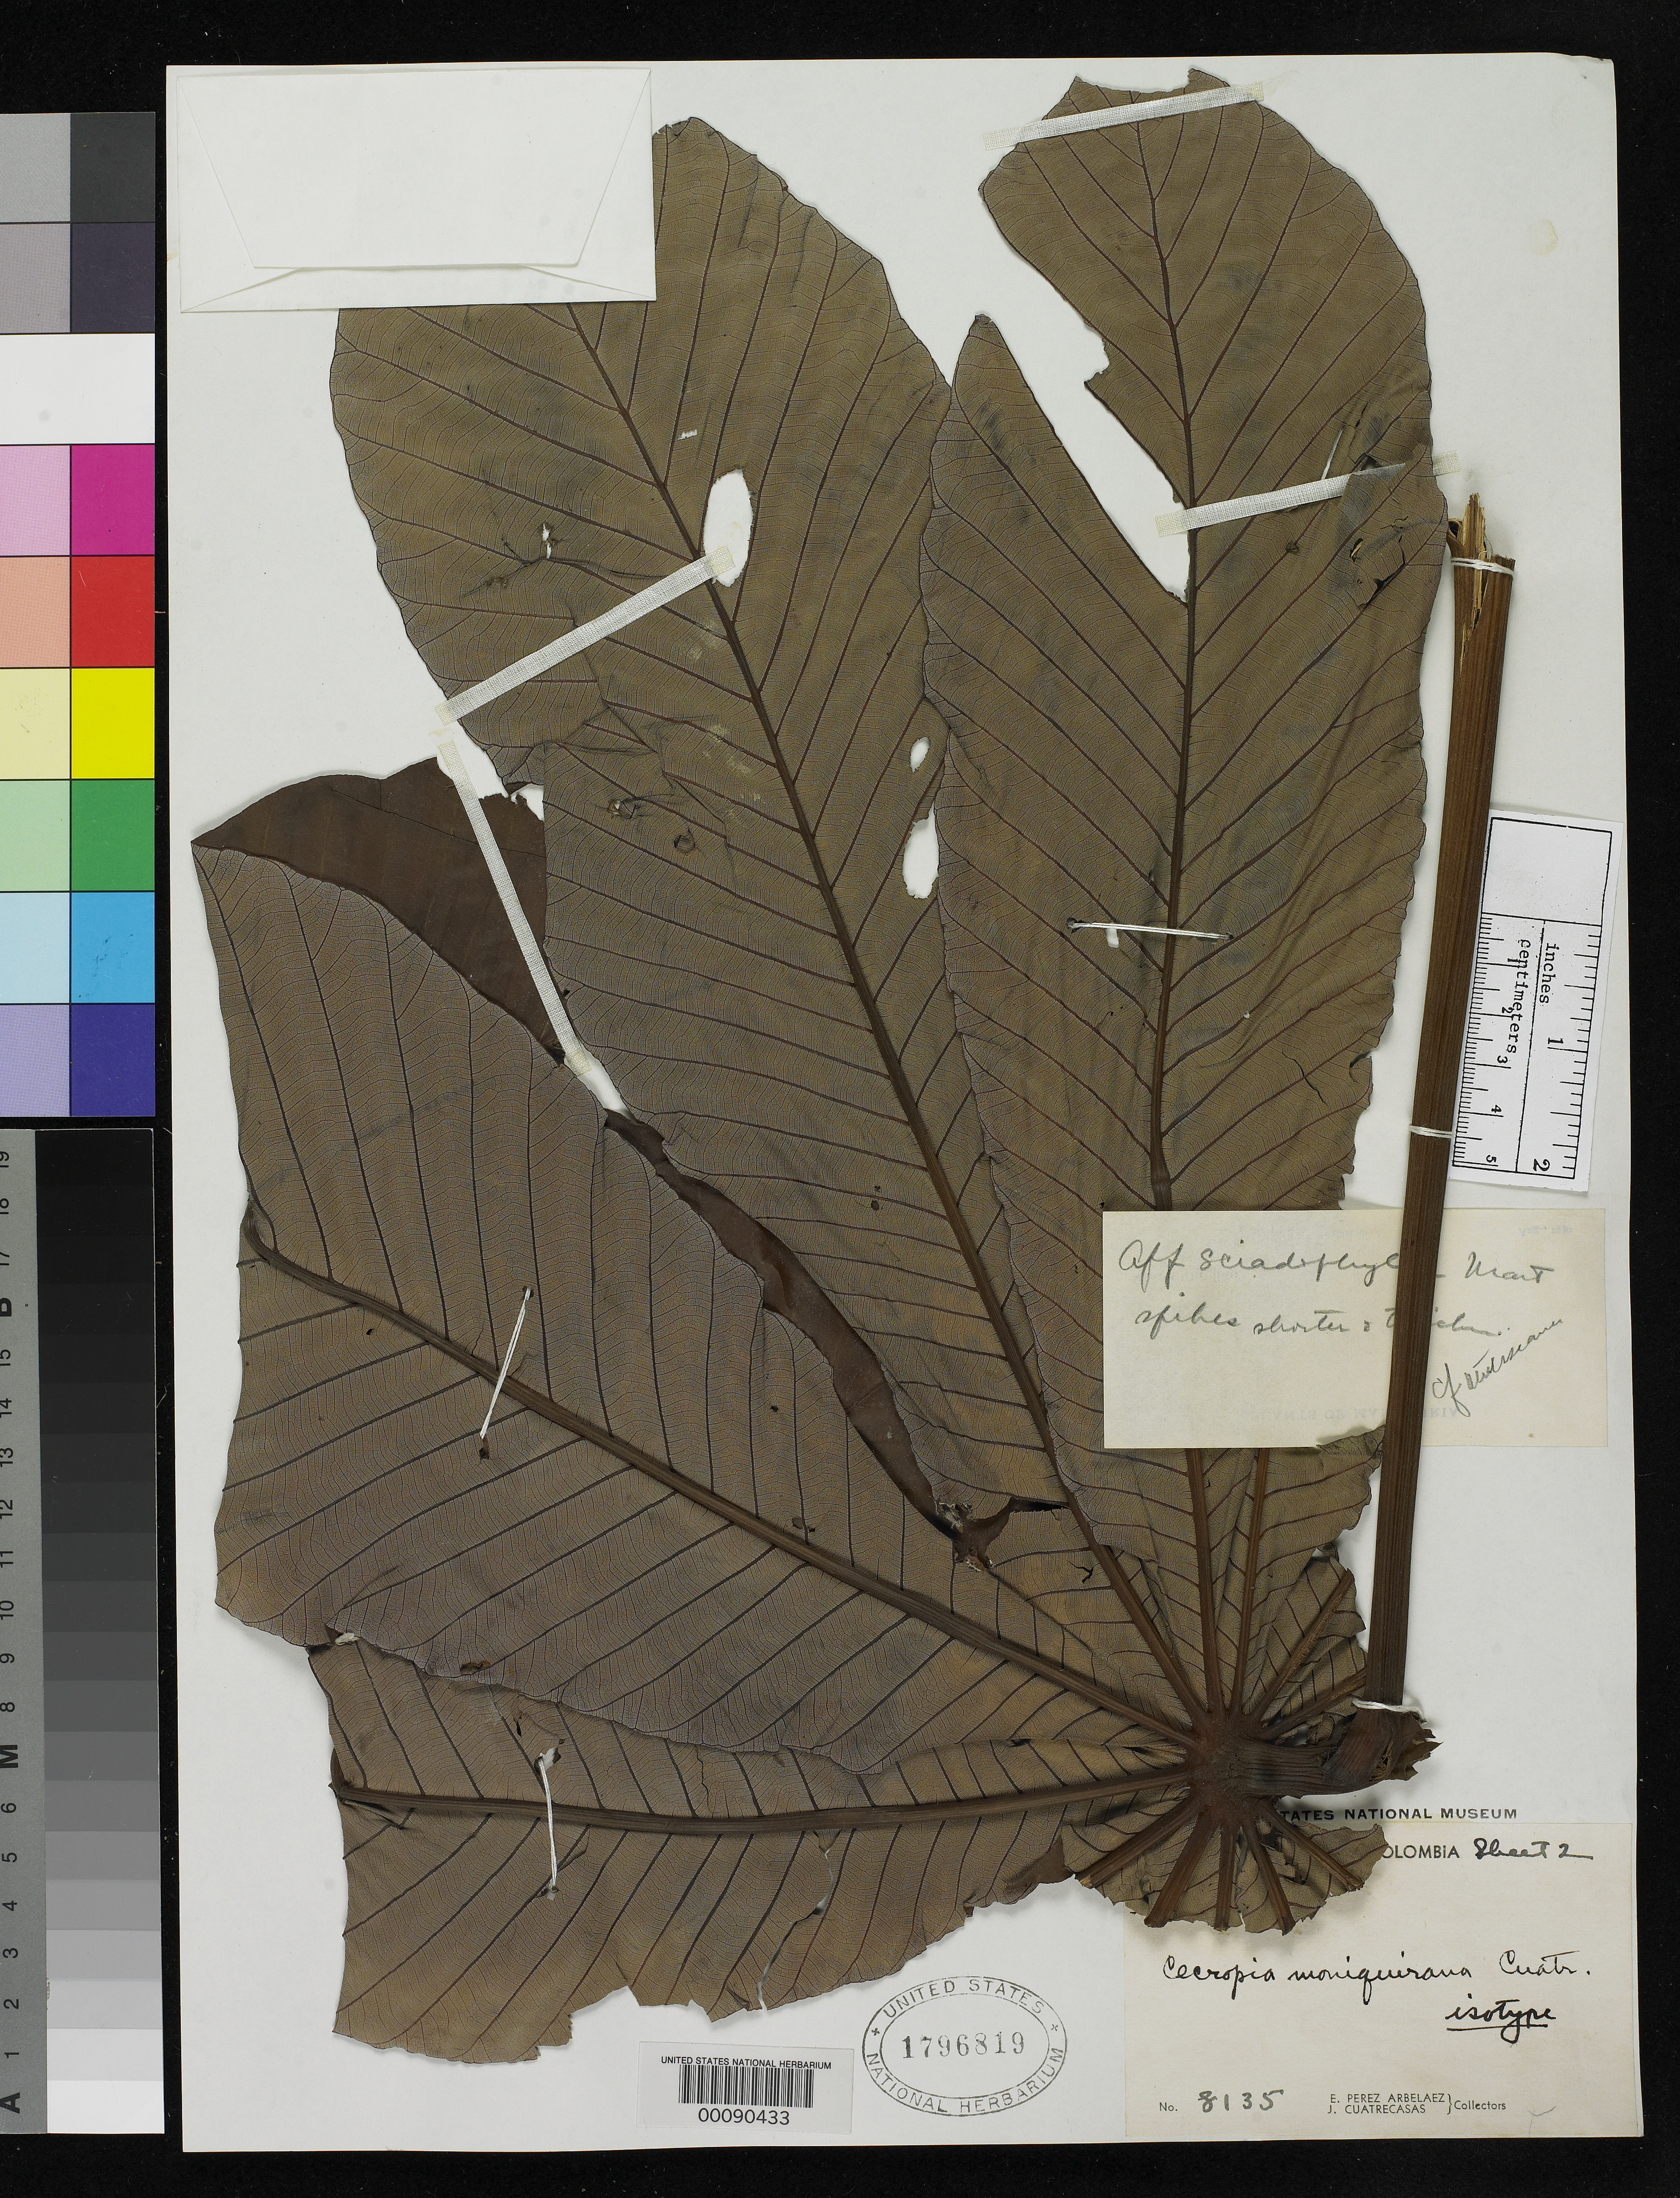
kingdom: Plantae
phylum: Tracheophyta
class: Magnoliopsida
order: Rosales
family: Urticaceae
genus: Cecropia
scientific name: Cecropia moniquirana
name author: Cuatrec.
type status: Isotype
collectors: E. Pérez Arbeláez & J. Cuatrecasas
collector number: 8135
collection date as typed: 25 Feb 1940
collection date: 1940-02-25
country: Colombia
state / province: Boyacá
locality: Cerca Damoniquire. [de Moniquire ?]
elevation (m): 1580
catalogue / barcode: US 1796819